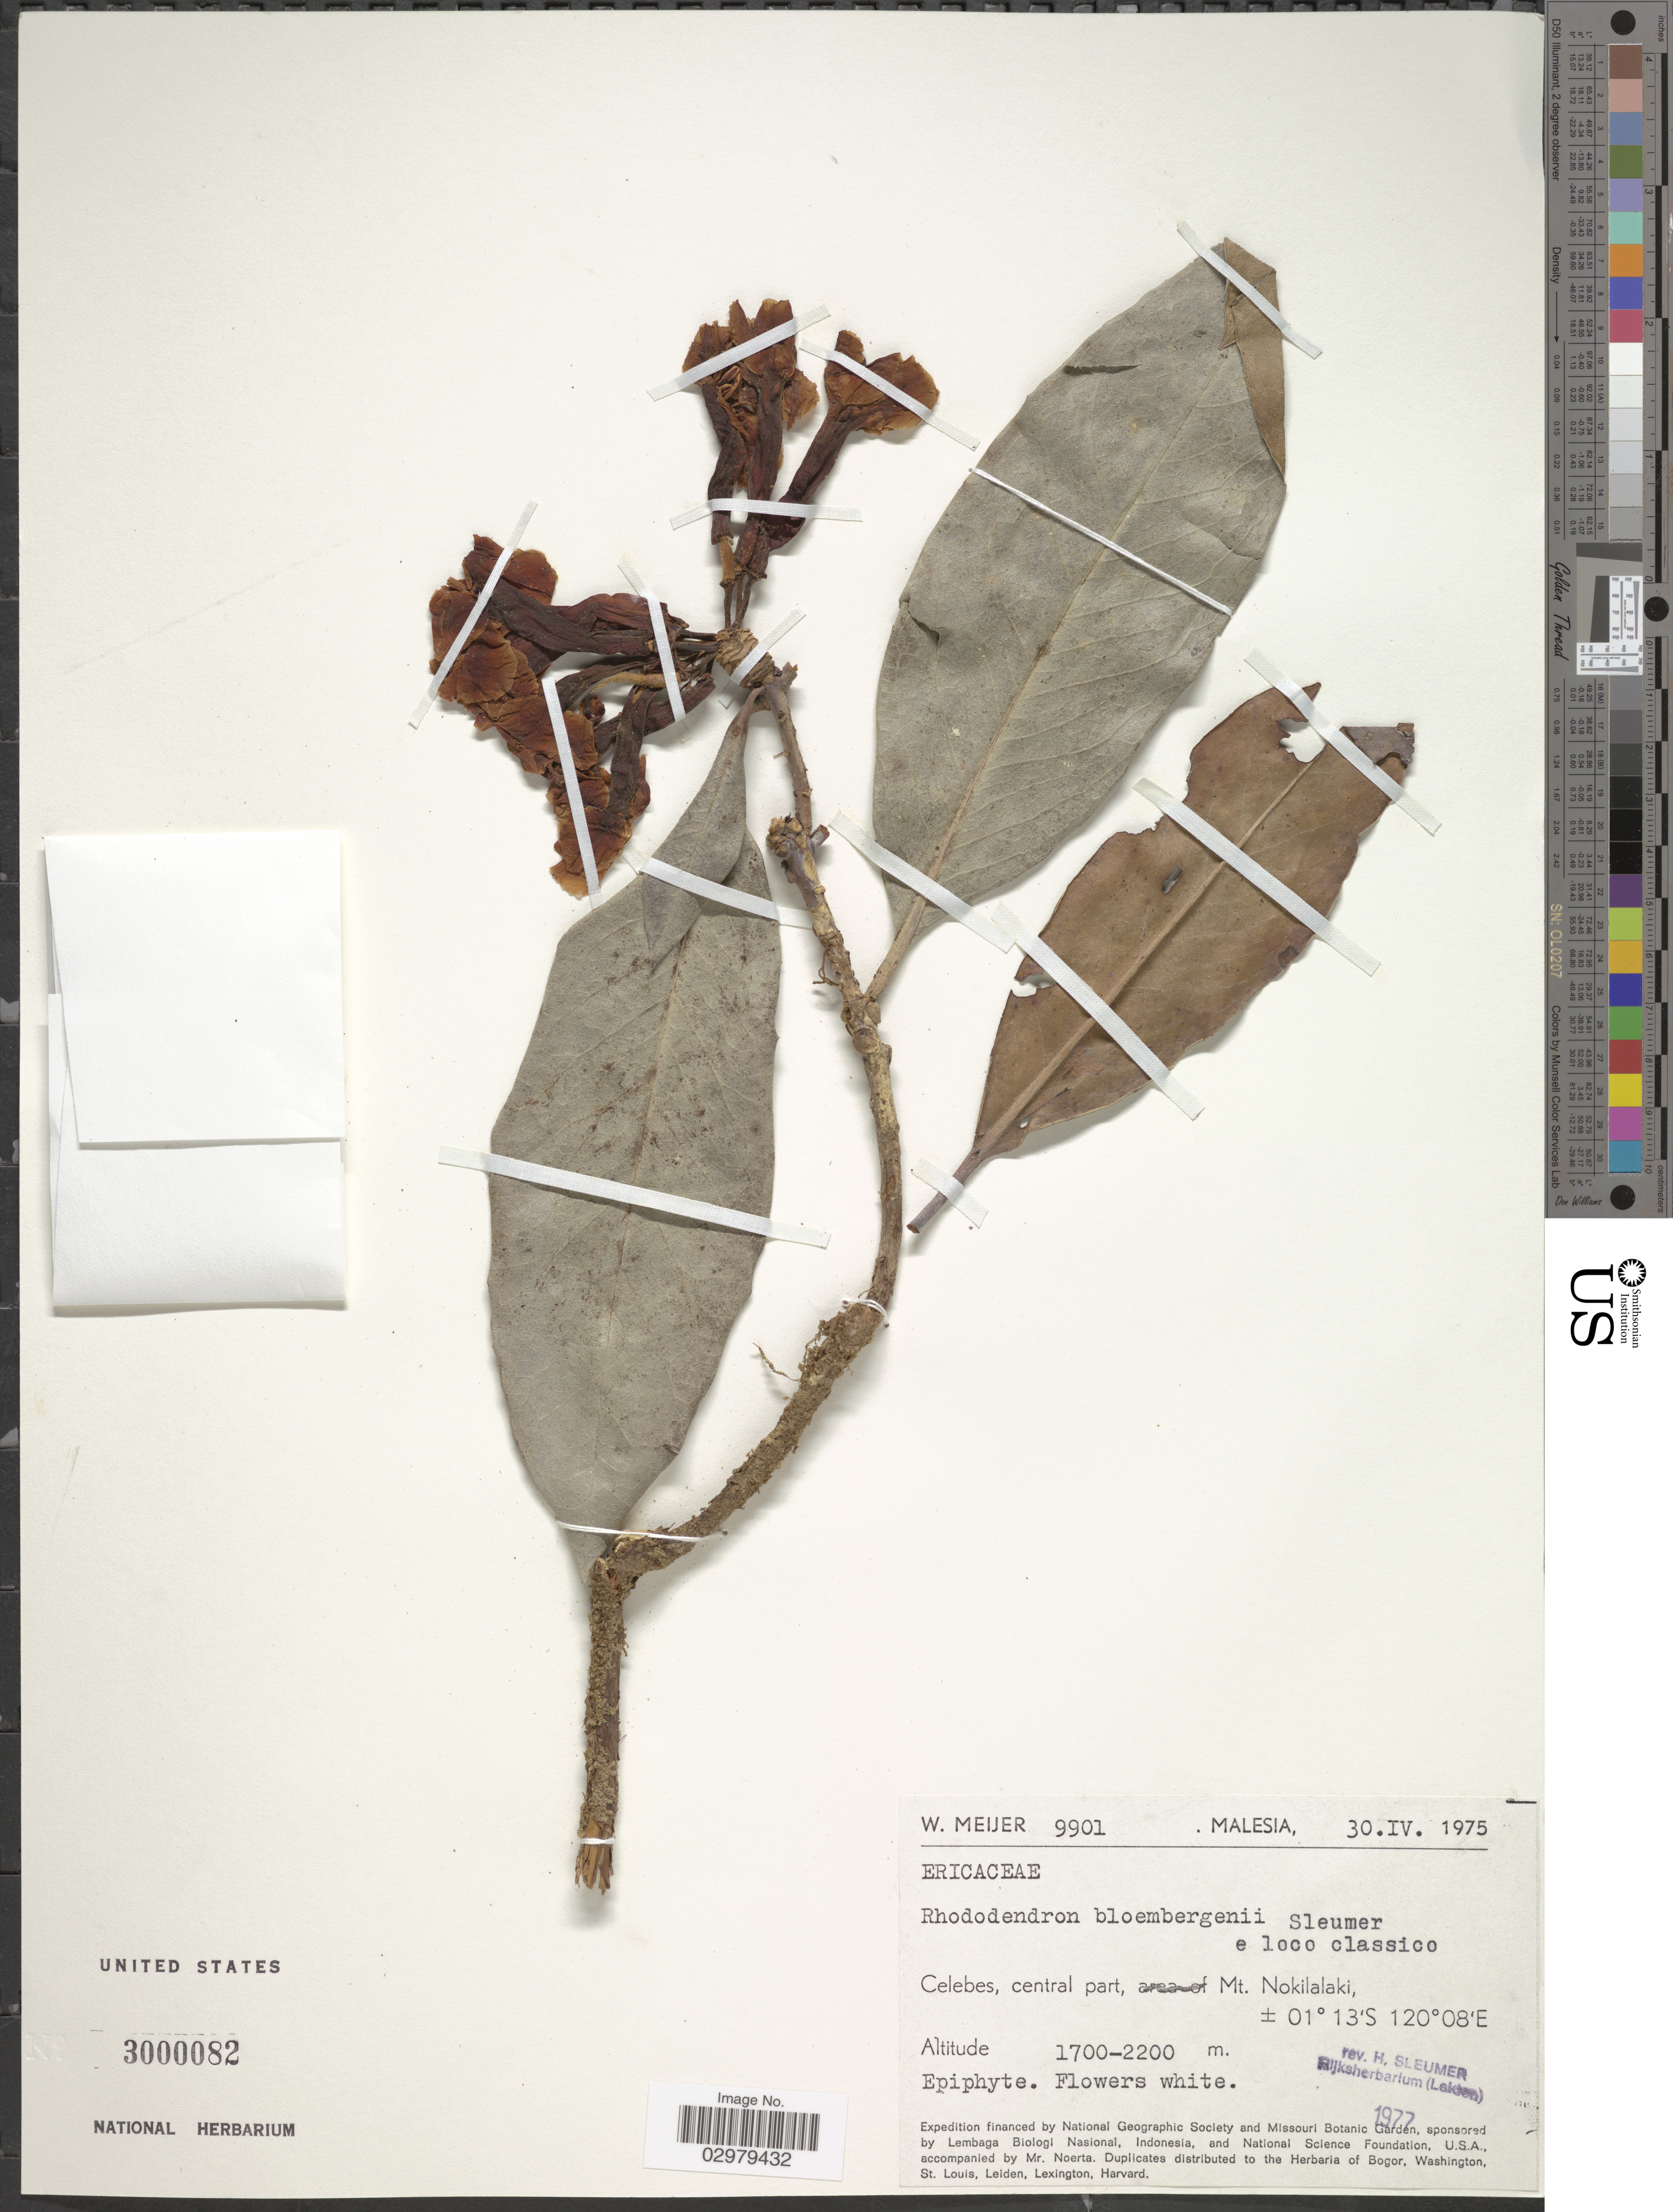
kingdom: Plantae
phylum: Tracheophyta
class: Magnoliopsida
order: Ericales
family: Ericaceae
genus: Rhododendron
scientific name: Rhododendron bloembergenii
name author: Sleumer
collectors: W. Meijer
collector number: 9901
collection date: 1975-04-30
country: Malaysia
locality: Malesia. Celebes, central part, Mt. Nokilalaki.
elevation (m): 1700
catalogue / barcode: US 3000082